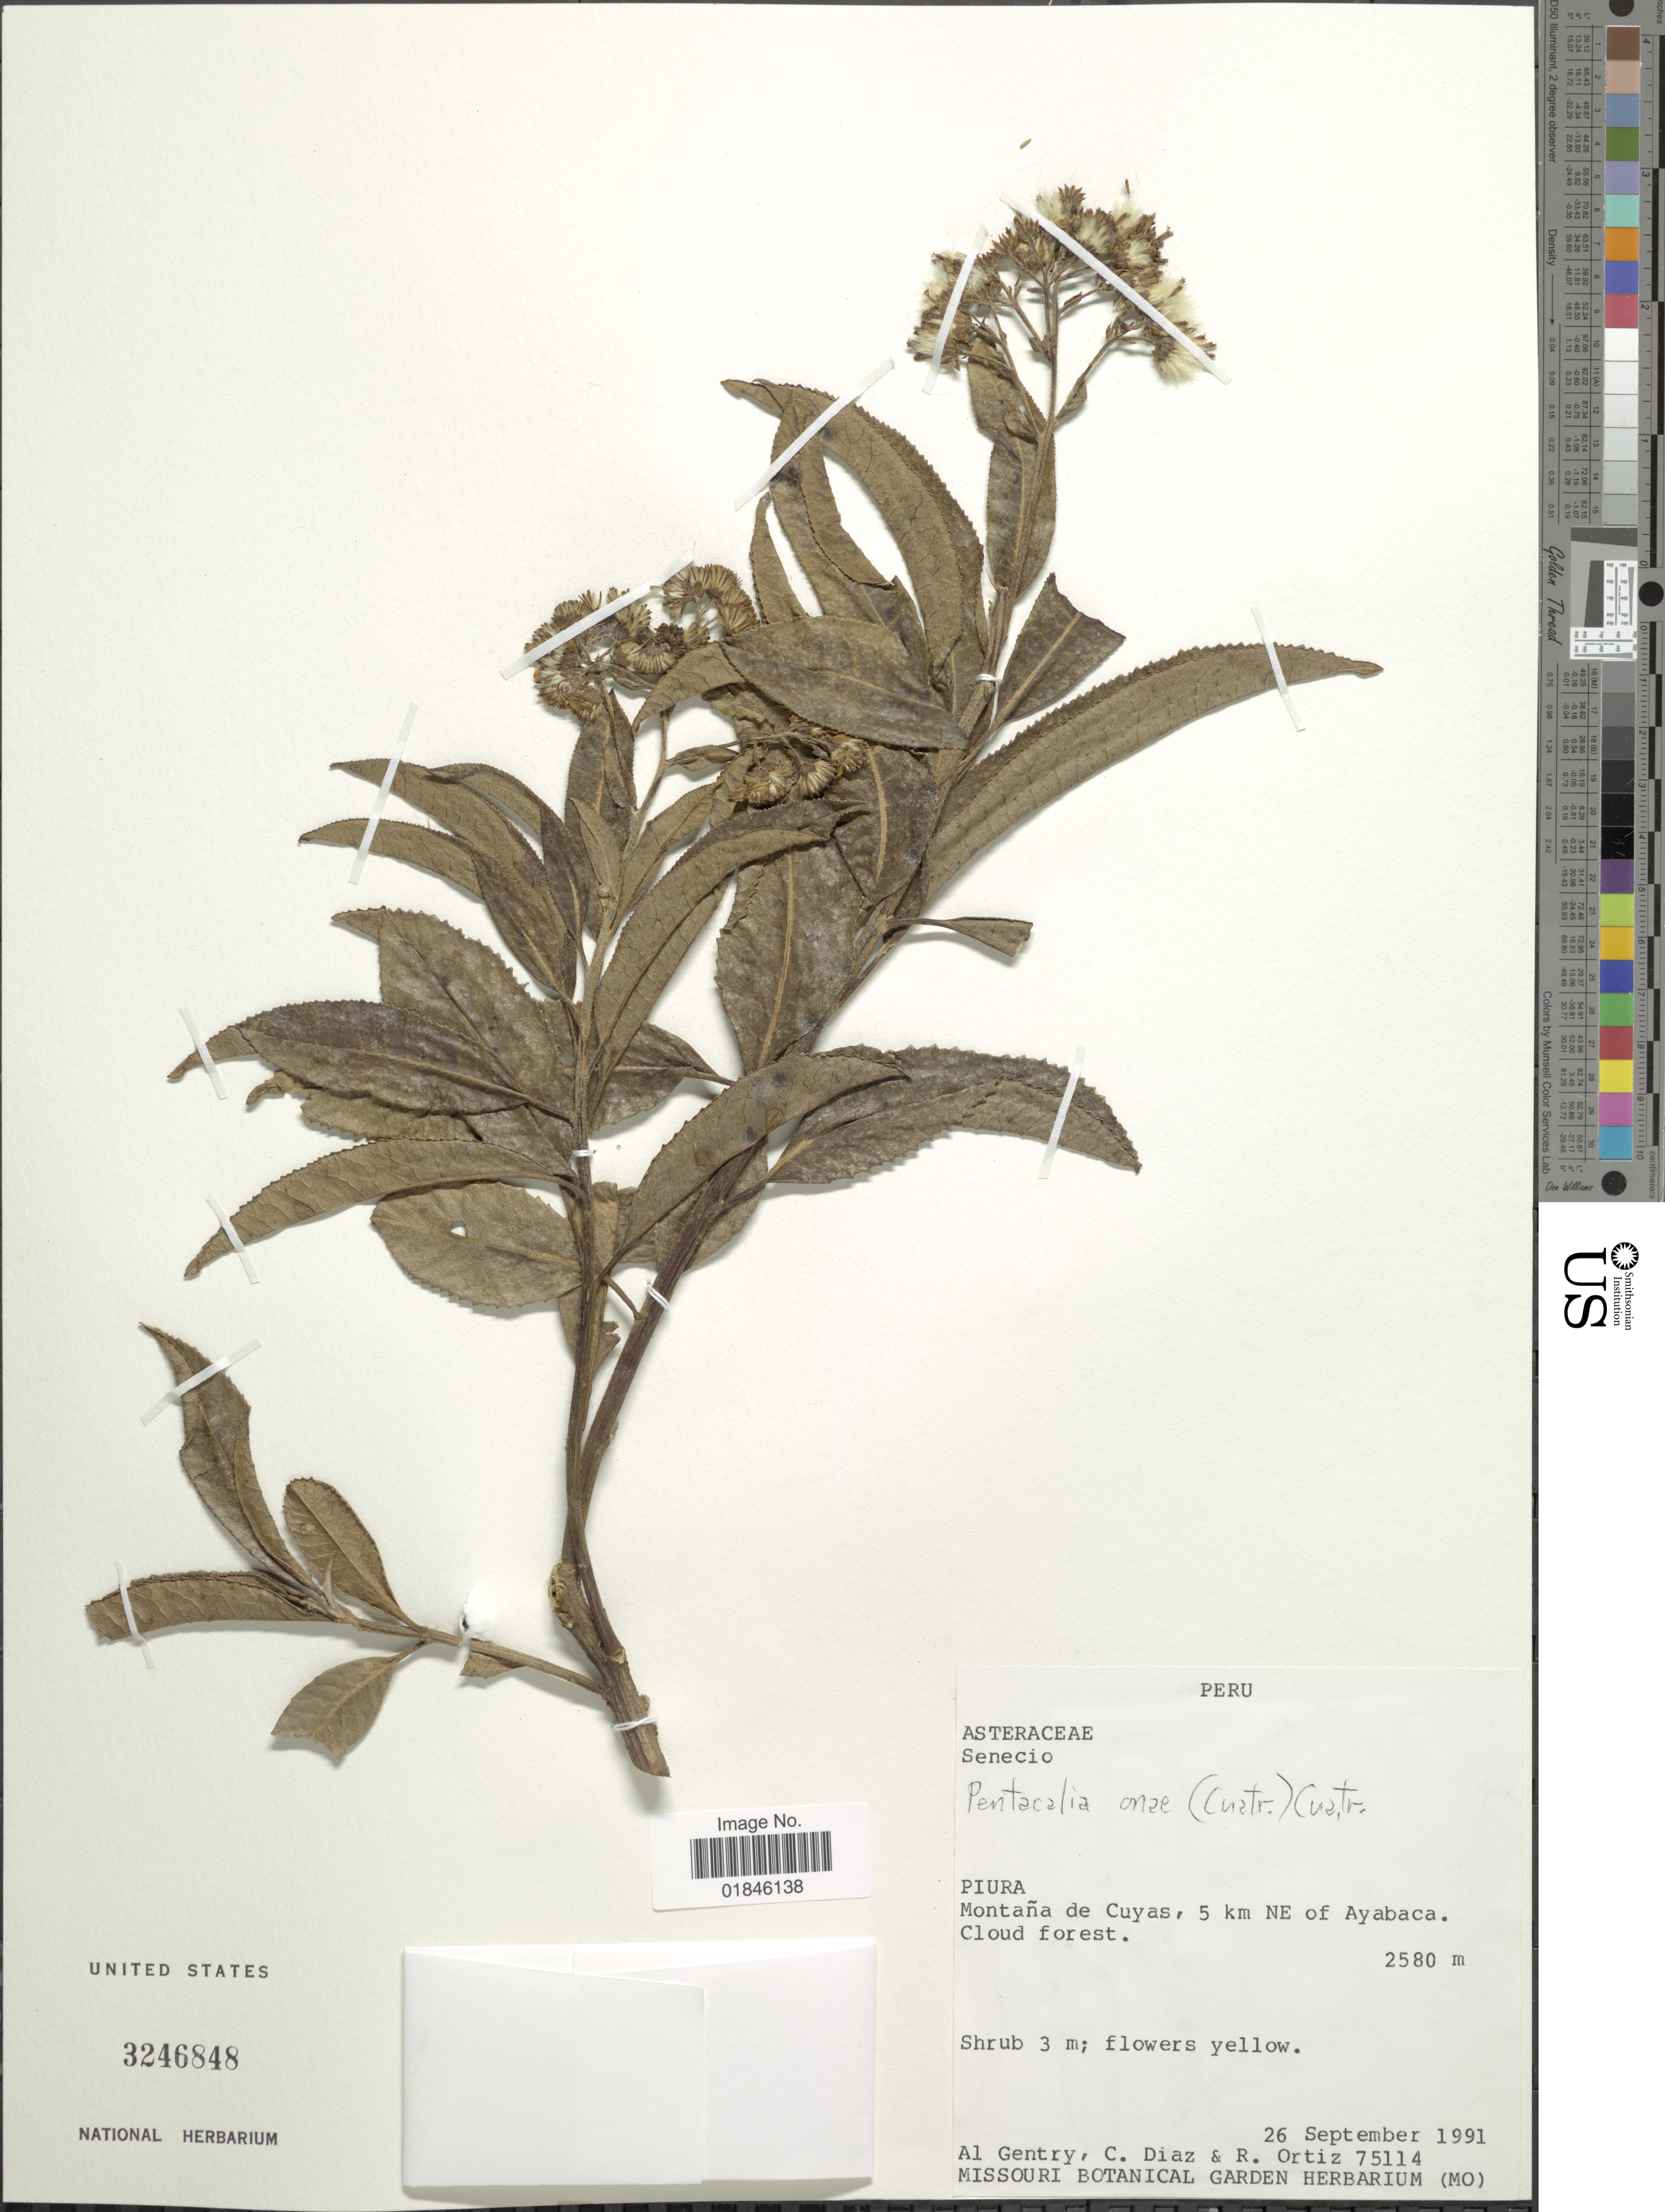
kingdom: Plantae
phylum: Tracheophyta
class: Magnoliopsida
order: Asterales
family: Asteraceae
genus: Pentacalia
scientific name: Pentacalia onae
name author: (Cuatrec.) Cuatrec.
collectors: A. H. Gentry, C. Díaz & R. Ortiz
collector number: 75114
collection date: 1991-09-26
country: Peru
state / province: Piura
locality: Piura. Montaña de Cuyas, 5 km NE of Ayabaca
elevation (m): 2580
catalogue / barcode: US 3246848